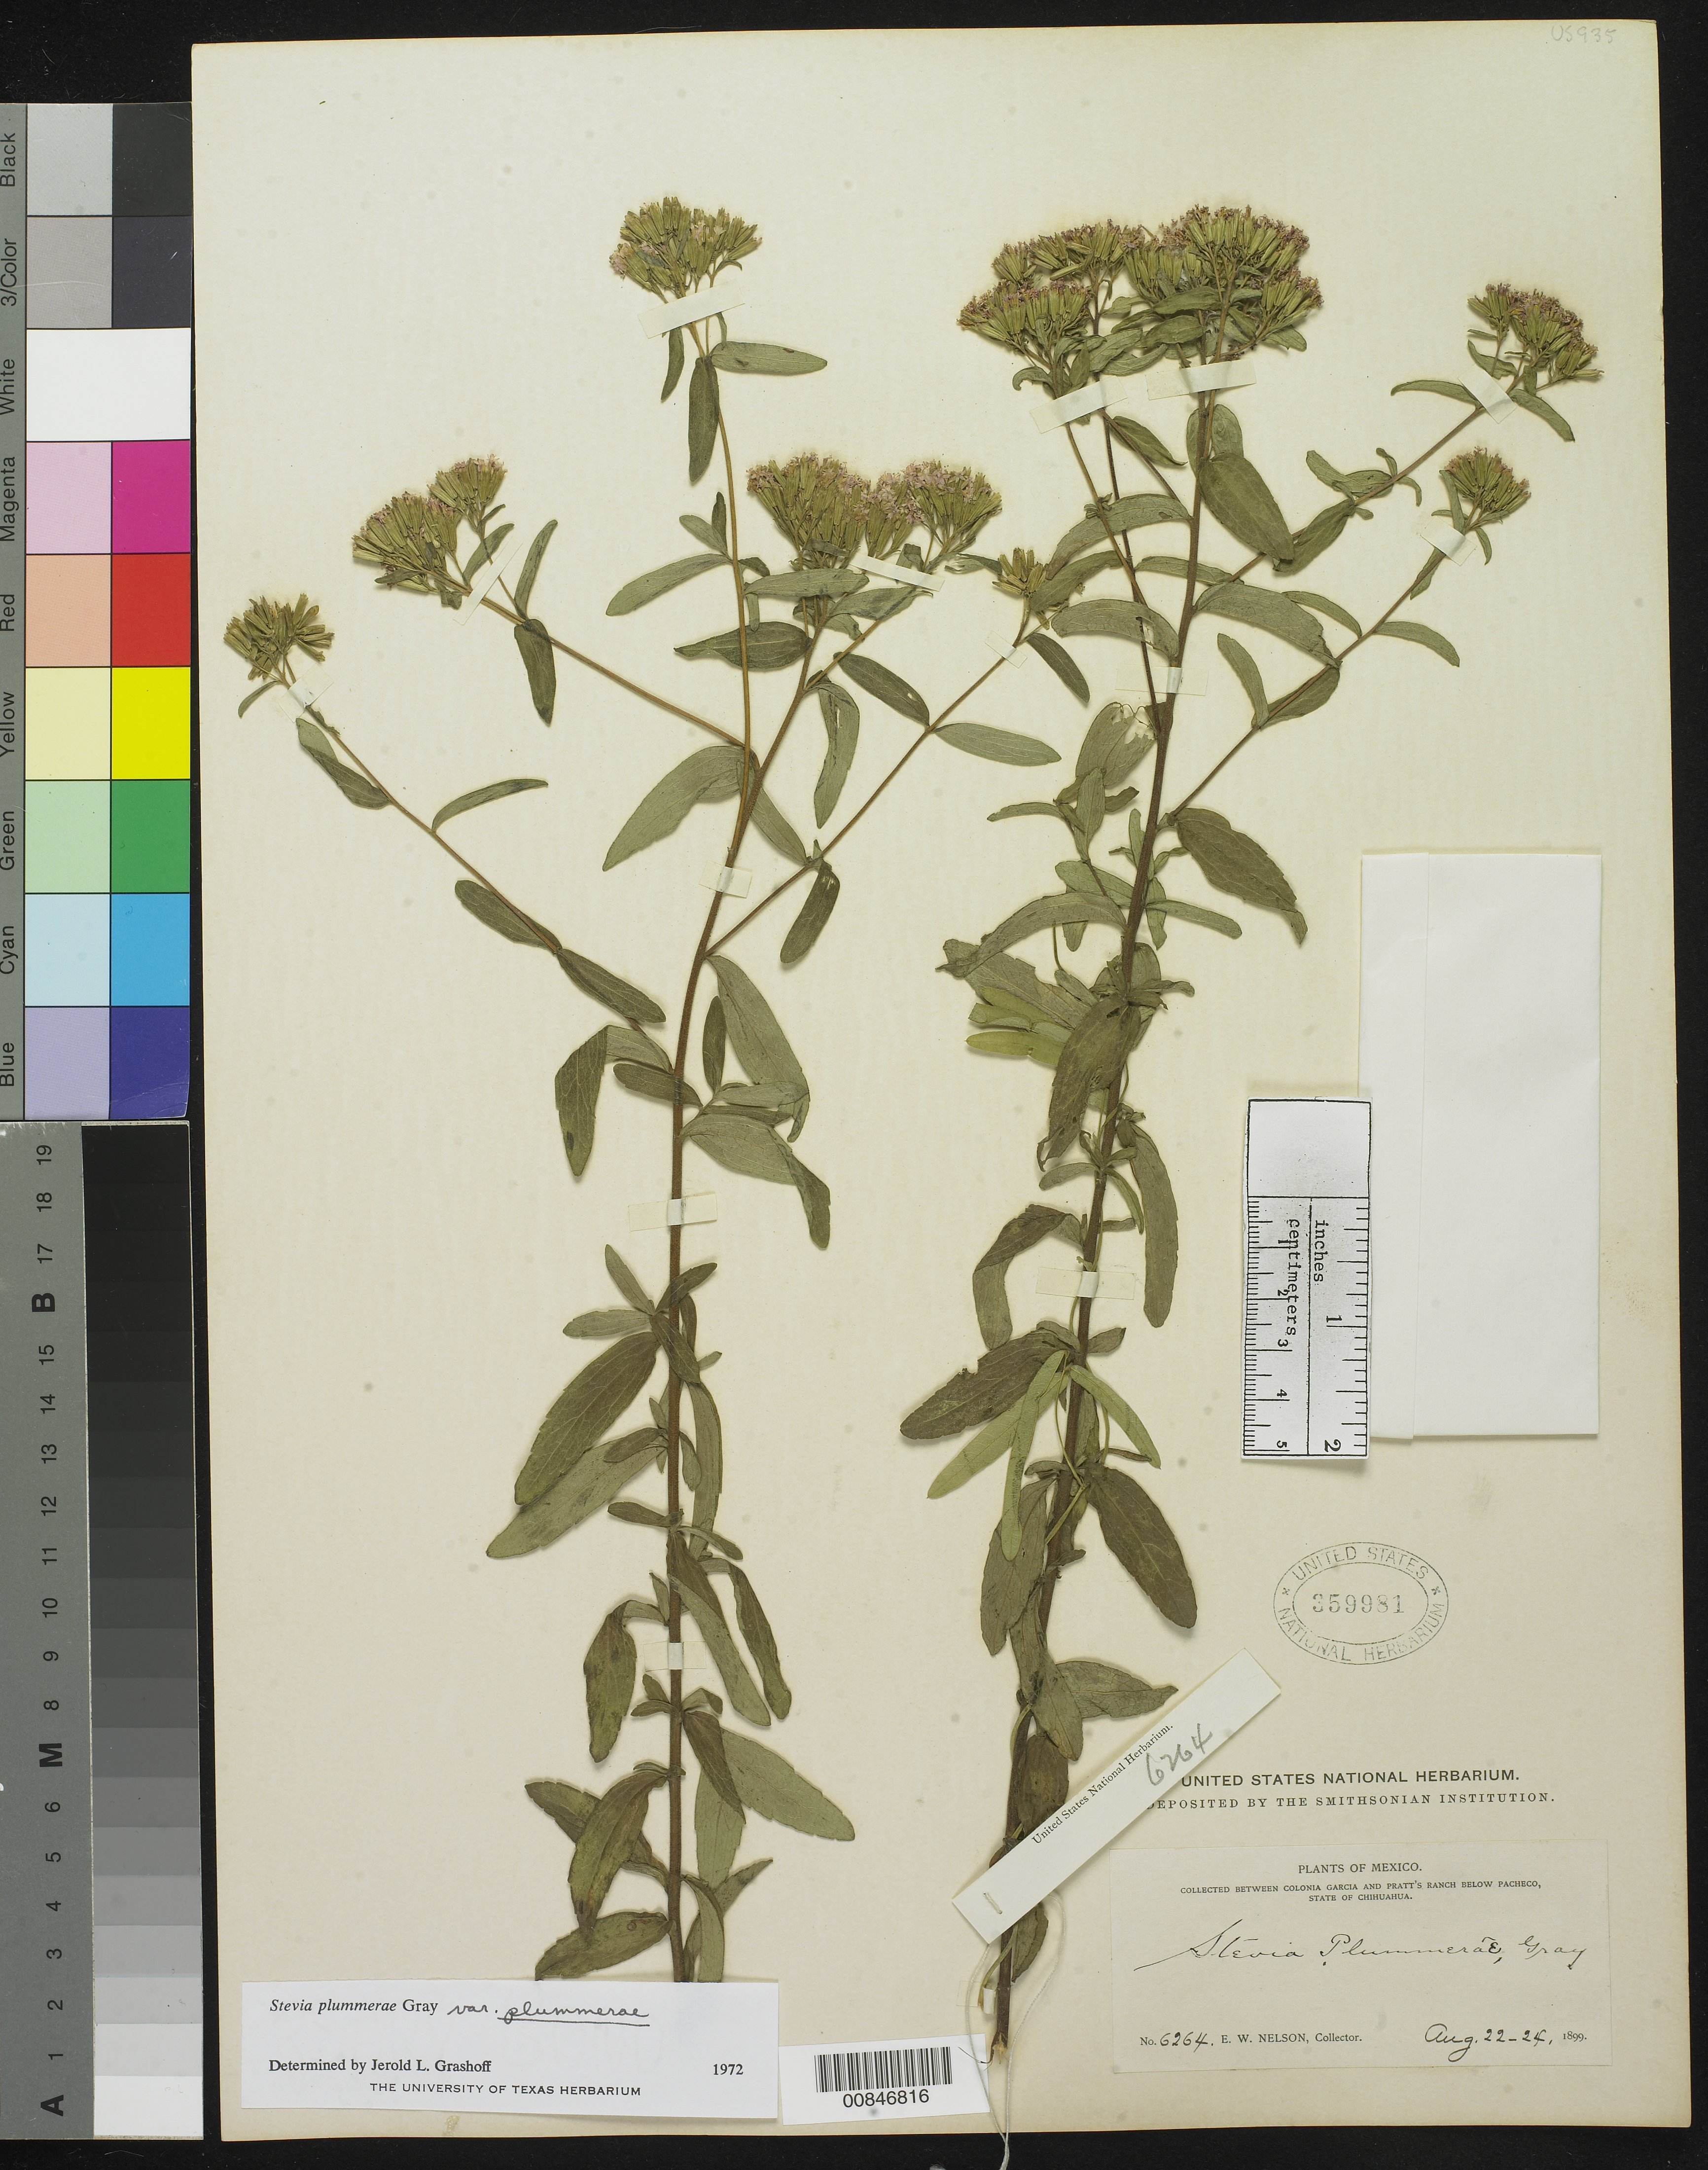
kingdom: Plantae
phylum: Tracheophyta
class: Magnoliopsida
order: Asterales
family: Asteraceae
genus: Stevia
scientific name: Stevia plummerae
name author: A. Gray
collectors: E. W. Nelson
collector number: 6264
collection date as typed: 22 Aug 1899 to 24 Aug 1899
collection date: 1899-08-22/1899-08-24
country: Mexico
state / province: Chihuahua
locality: Between Colonia García and Pratt's Ranch below Pacheco, Chihuahua.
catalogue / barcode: US 359981